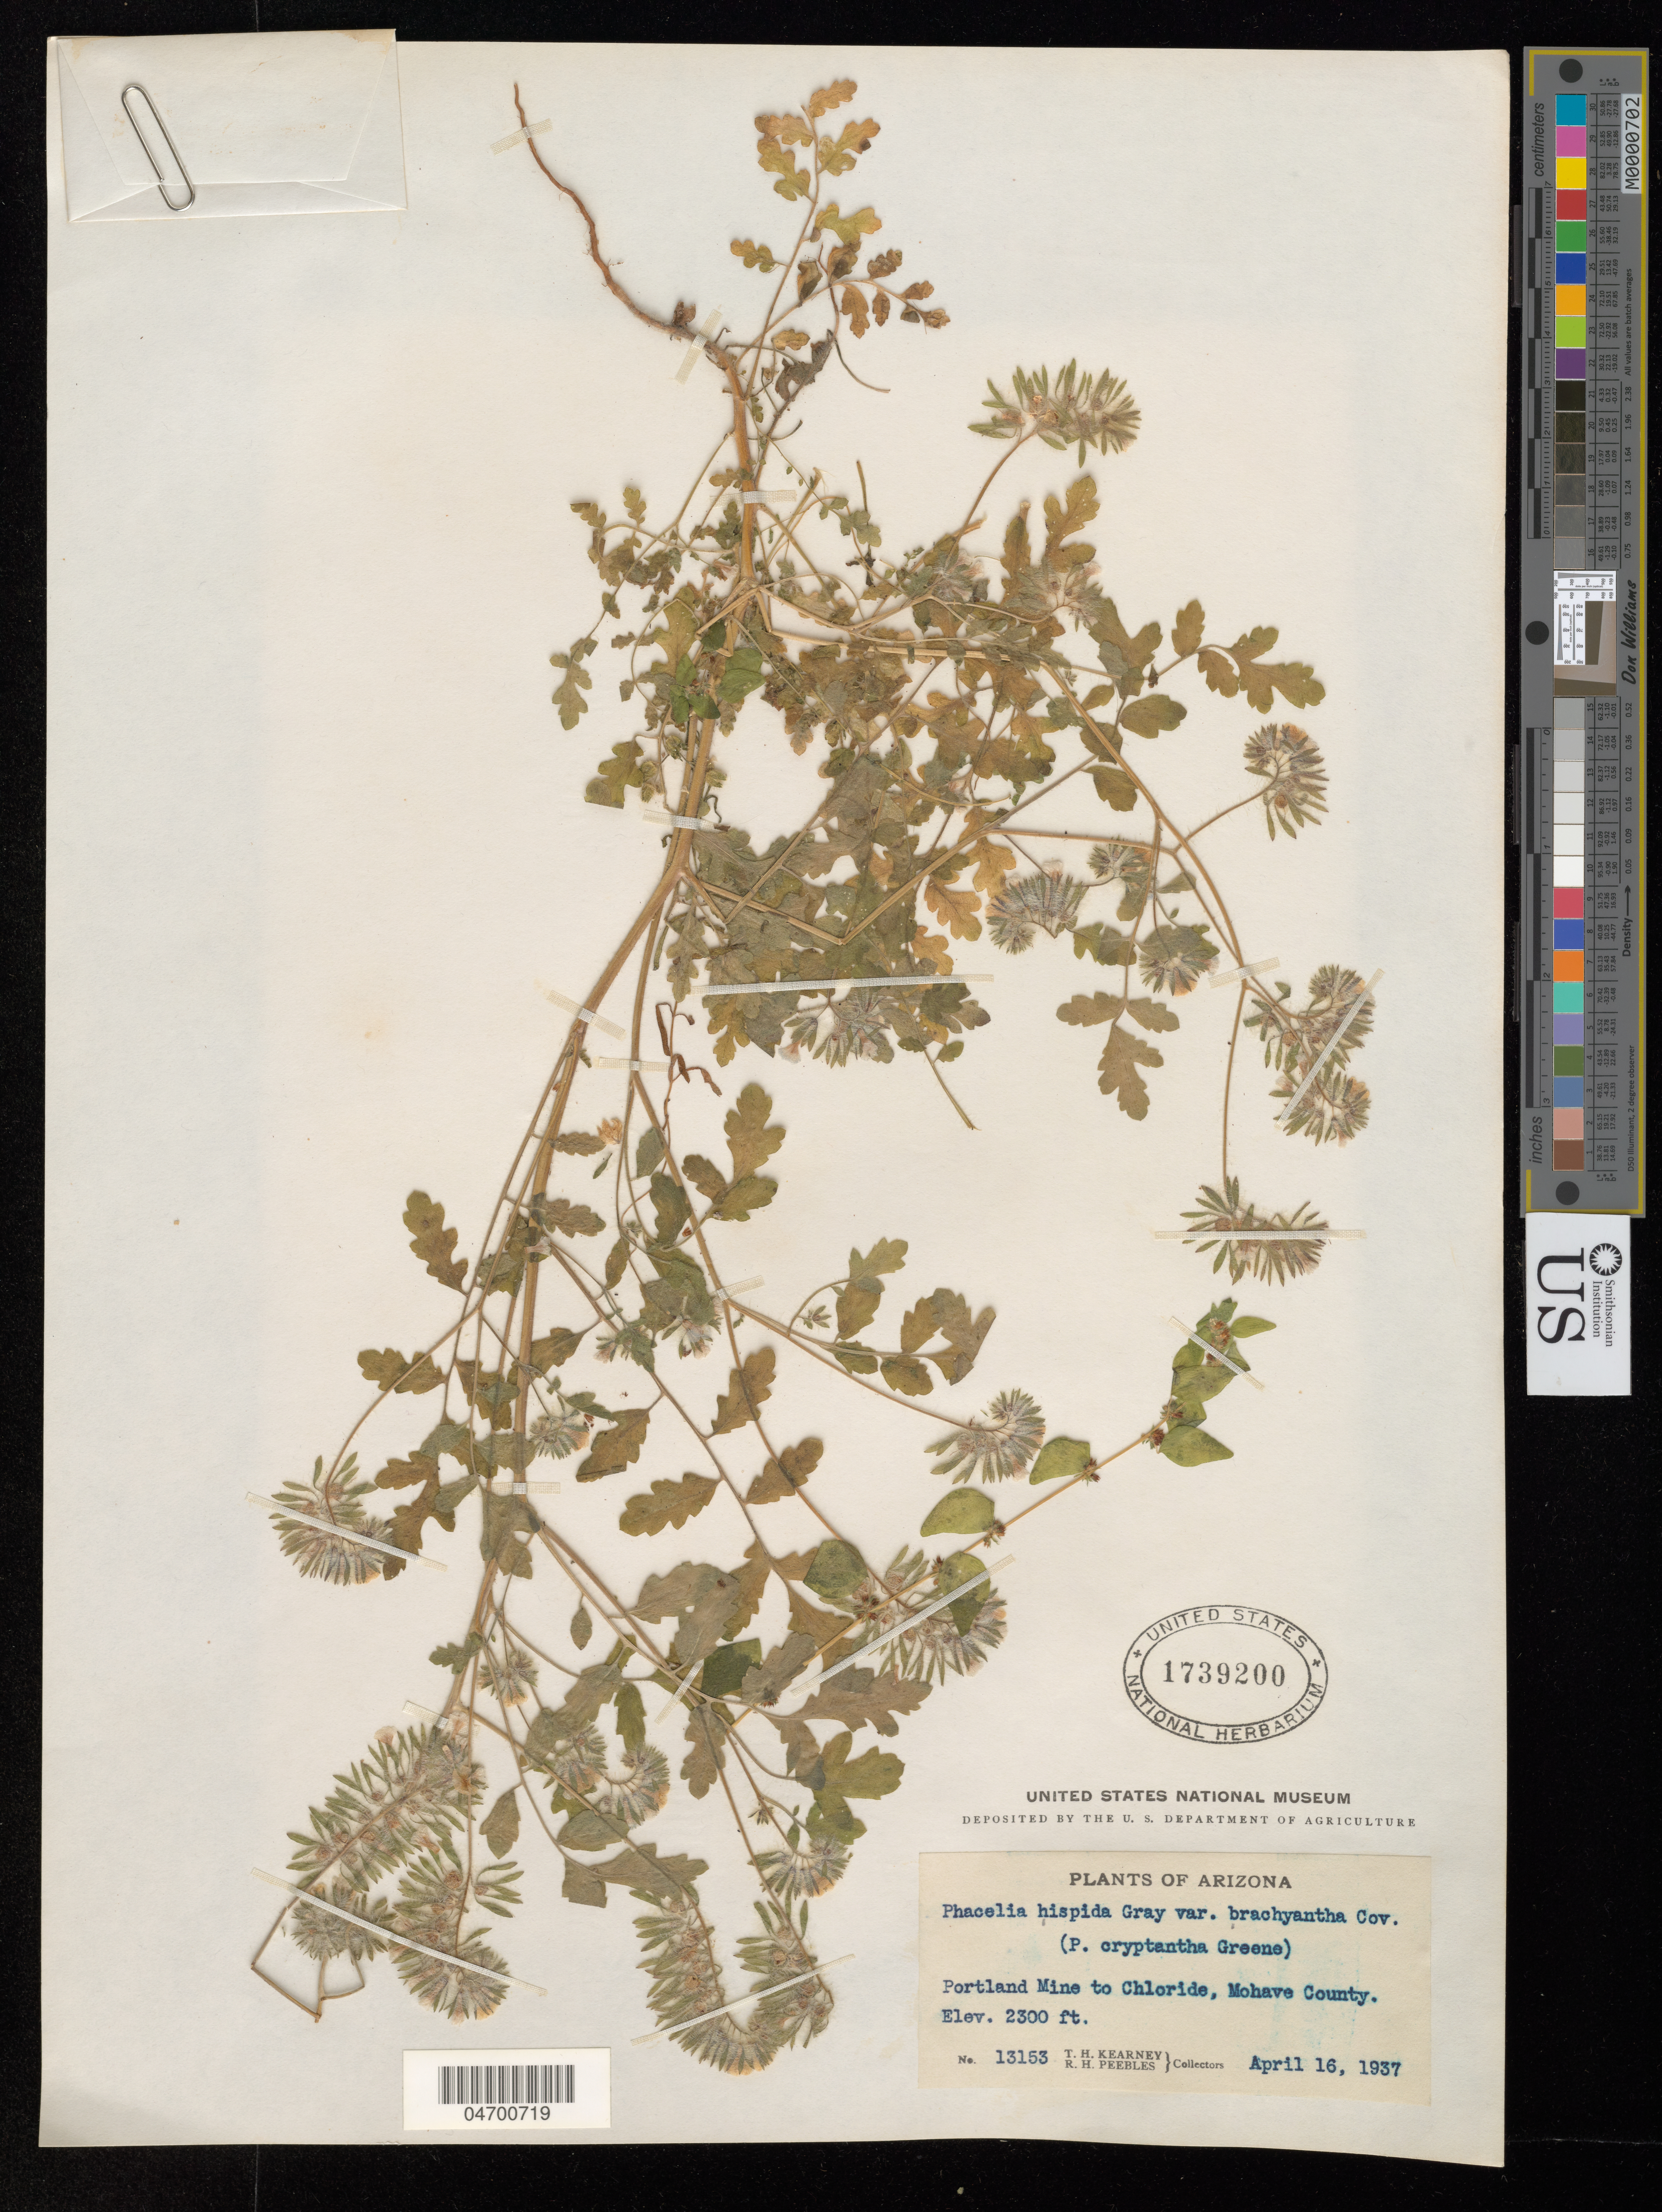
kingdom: Plantae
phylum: Tracheophyta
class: Magnoliopsida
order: Boraginales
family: Hydrophyllaceae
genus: Phacelia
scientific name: Phacelia hispida var. brachyantha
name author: Coville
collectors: T. H. Kearney & R. H. Peebles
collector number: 13153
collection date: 1937-04-16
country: United States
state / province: Arizona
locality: Portland Mine to Chloride, Mohave County.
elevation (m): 701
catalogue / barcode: US 1739200